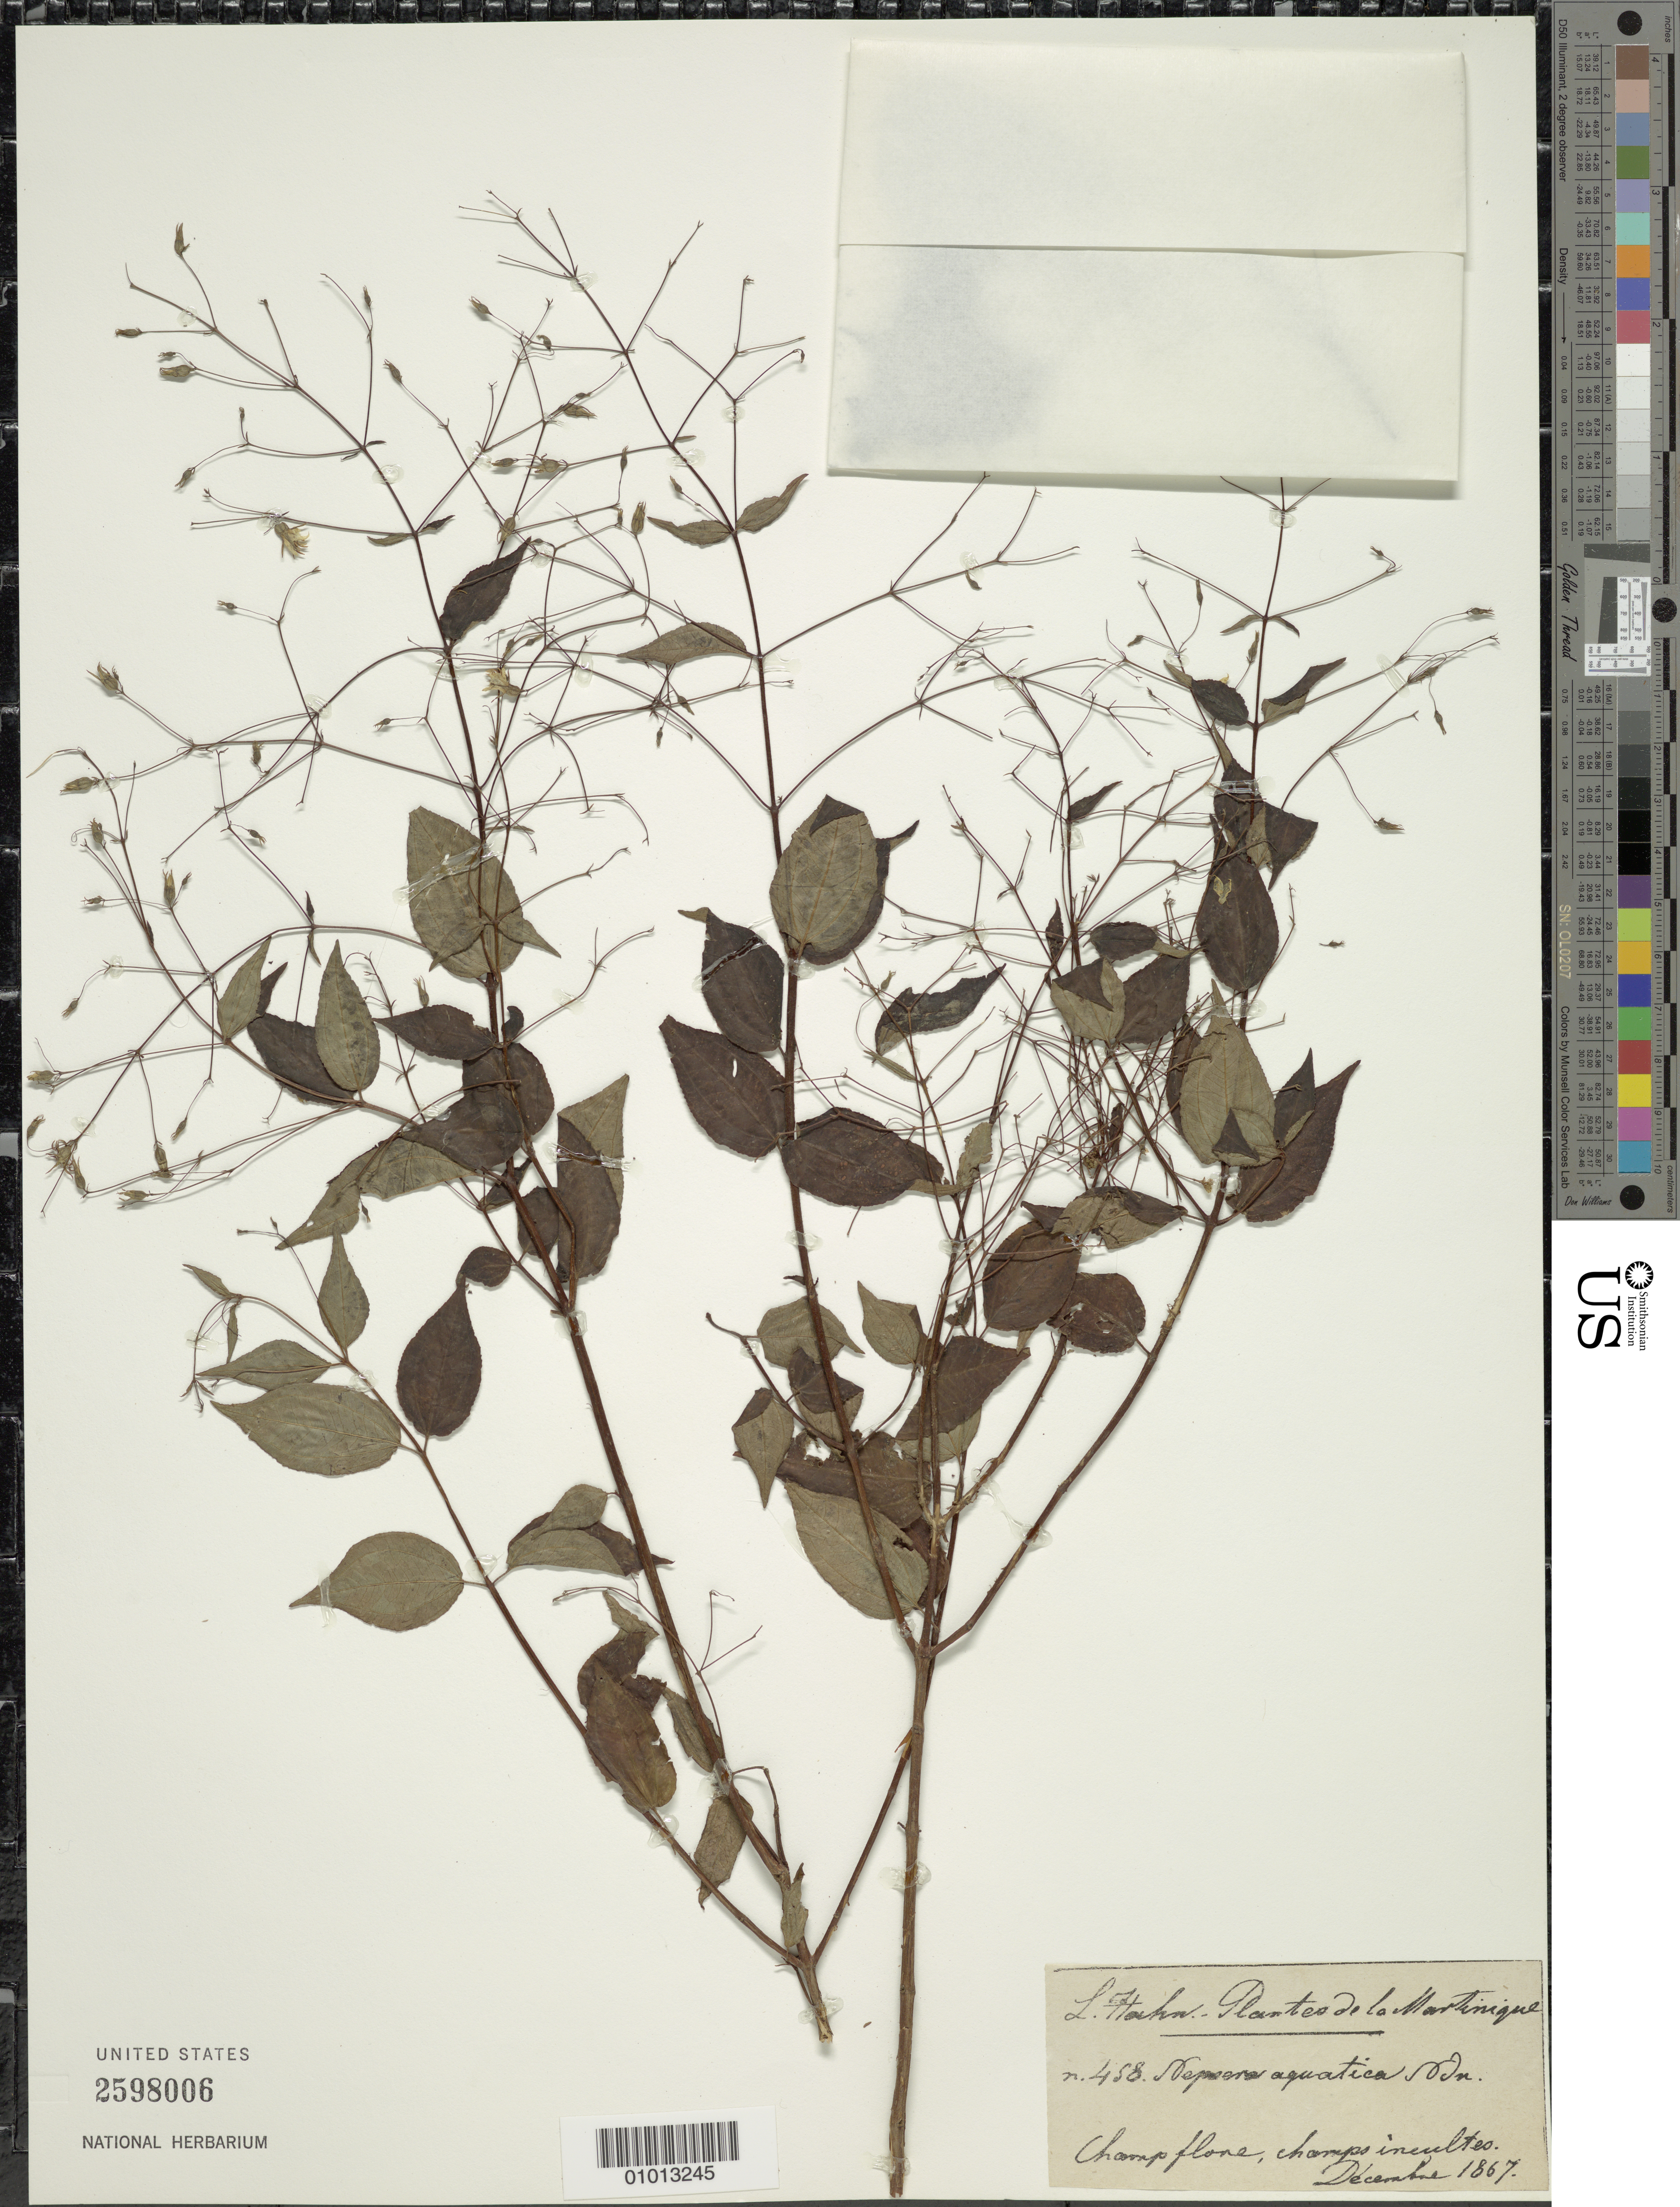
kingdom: Plantae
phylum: Tracheophyta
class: Magnoliopsida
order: Myrtales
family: Melastomataceae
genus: Nepsera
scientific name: Nepsera aquatica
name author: (Aubl.) Naudin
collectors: L. Hahn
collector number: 458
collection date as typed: Dec 1867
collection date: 1867-12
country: Martinique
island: Martinique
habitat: Champ flore, champs incultes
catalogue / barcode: US 2598006